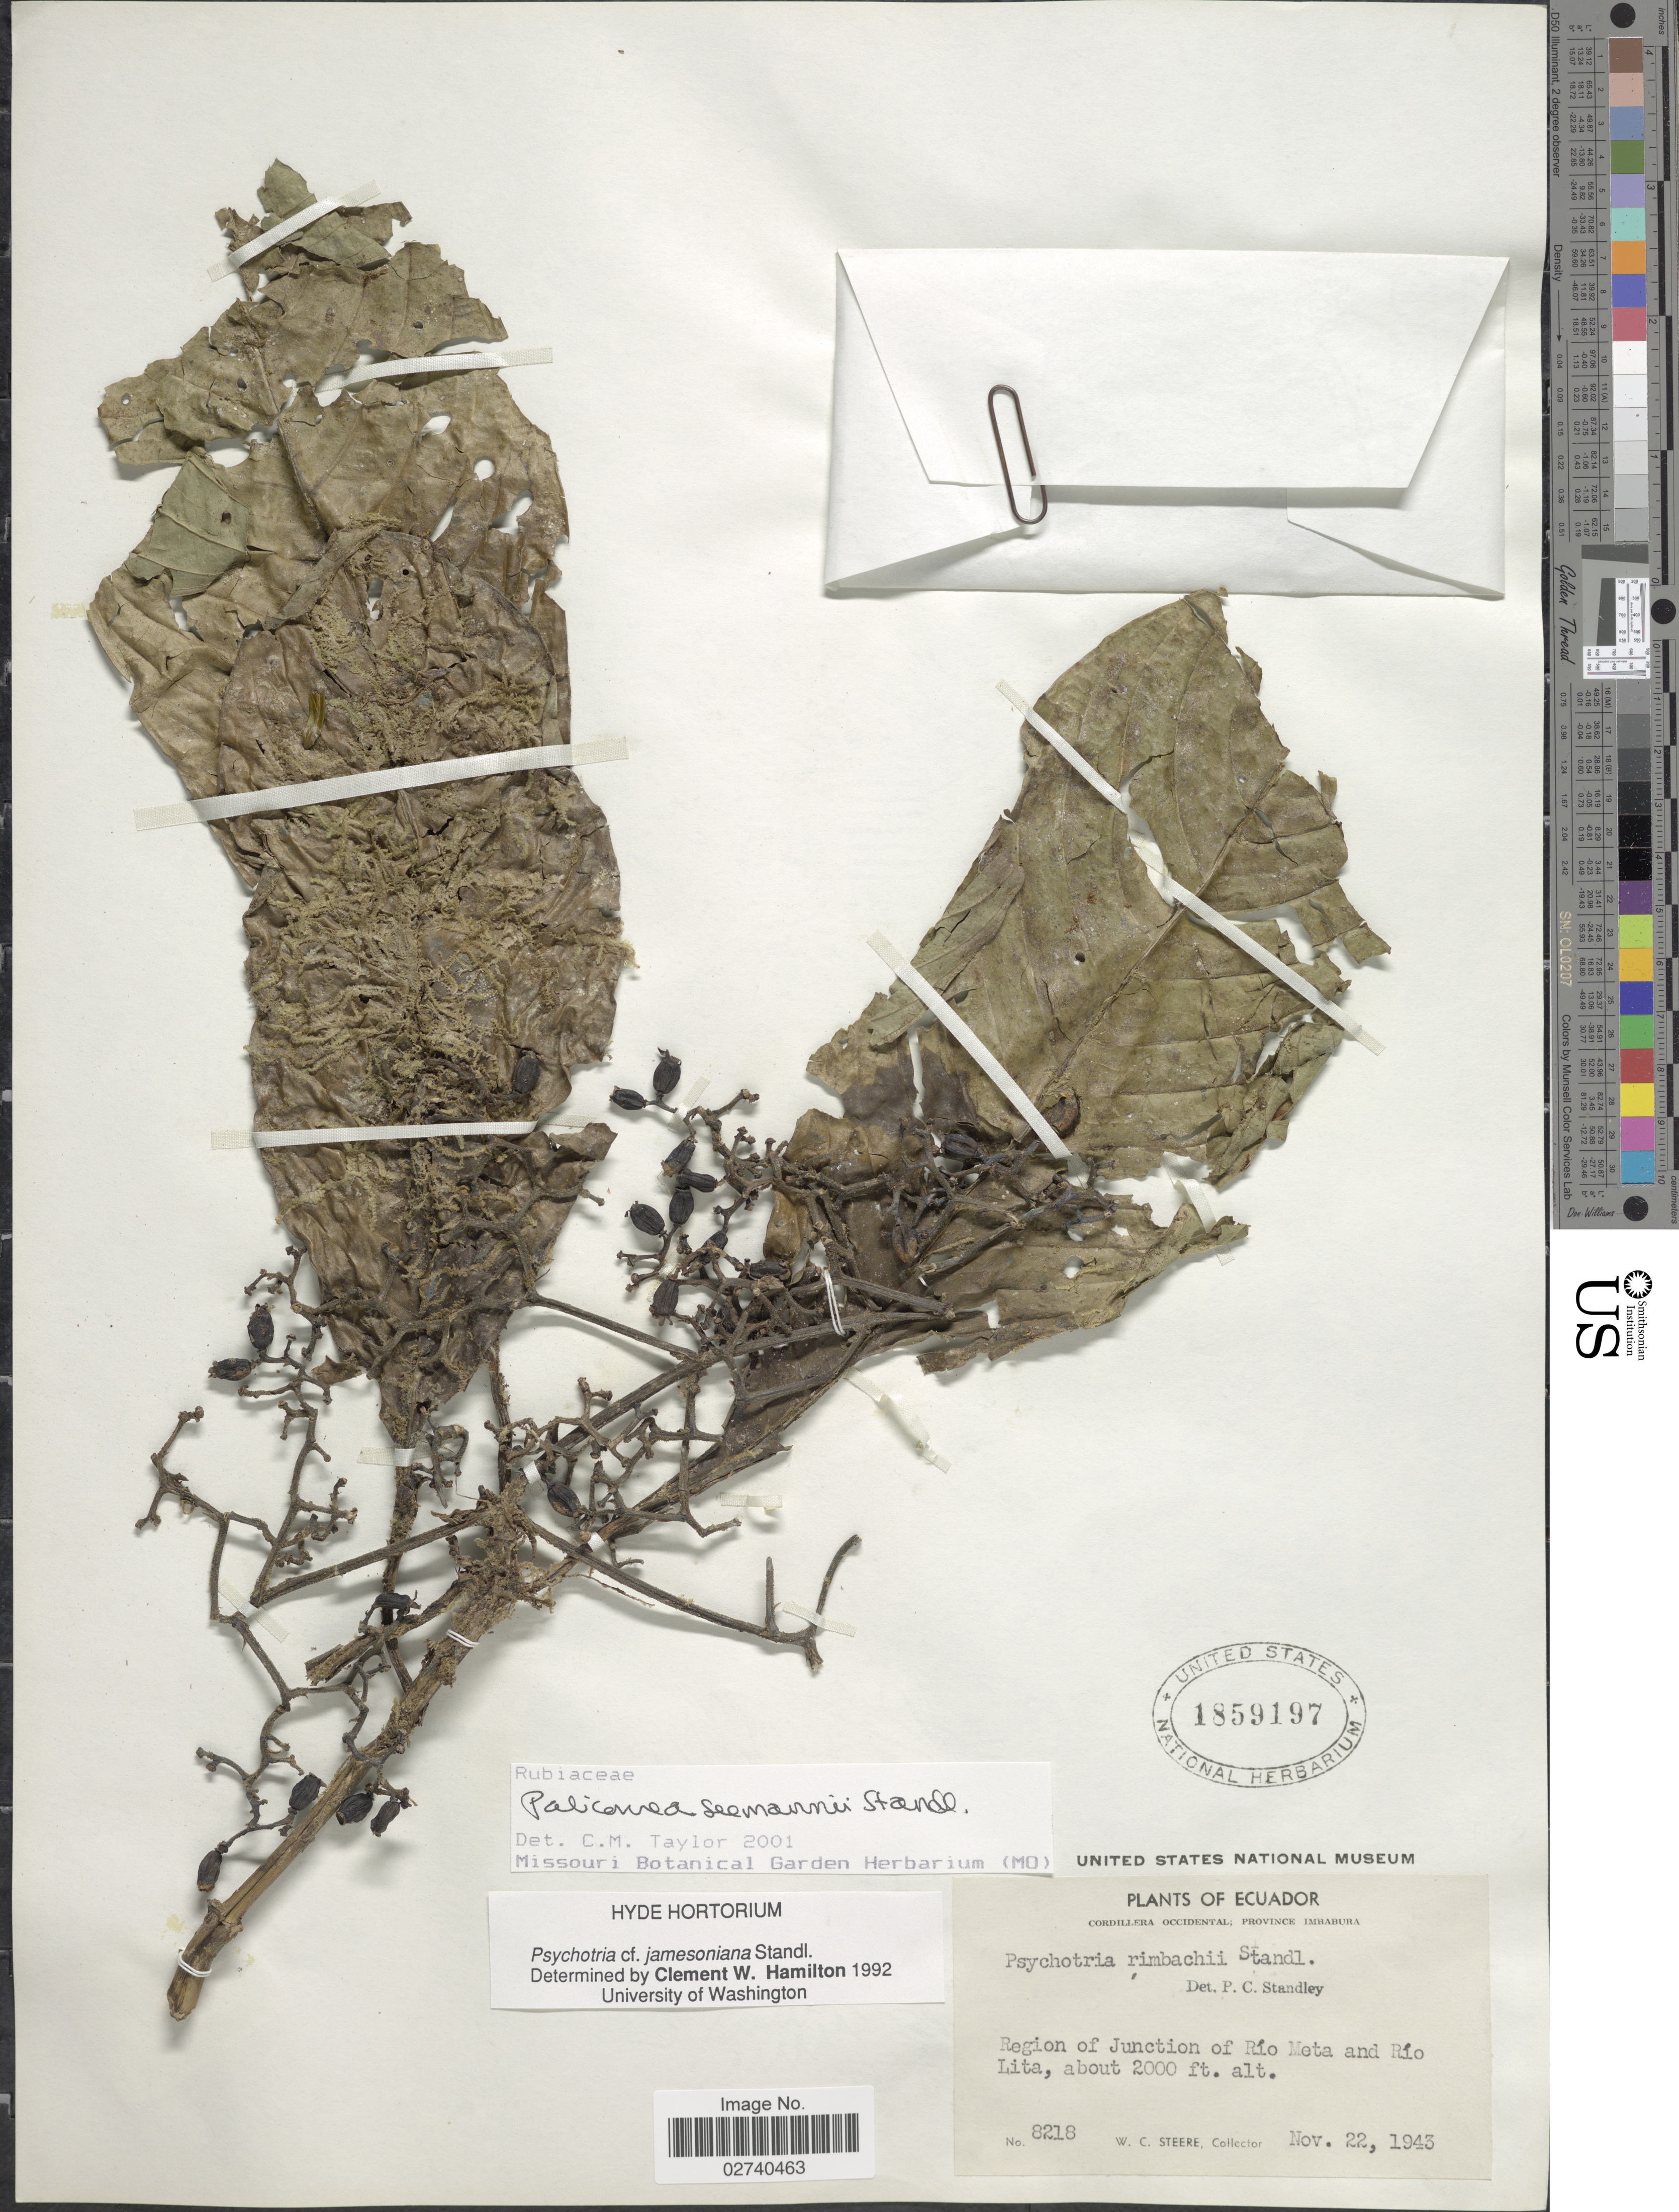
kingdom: Plantae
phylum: Tracheophyta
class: Magnoliopsida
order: Gentianales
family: Rubiaceae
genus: Palicourea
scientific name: Palicourea semirasa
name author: Standl.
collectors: W. C. Steere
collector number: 8218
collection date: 1943-11-22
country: Ecuador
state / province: Imbabura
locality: Cordillera Occidental. Region of Junction of Rio Meta and Rio Lita.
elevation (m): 610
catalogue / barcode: US 1859197